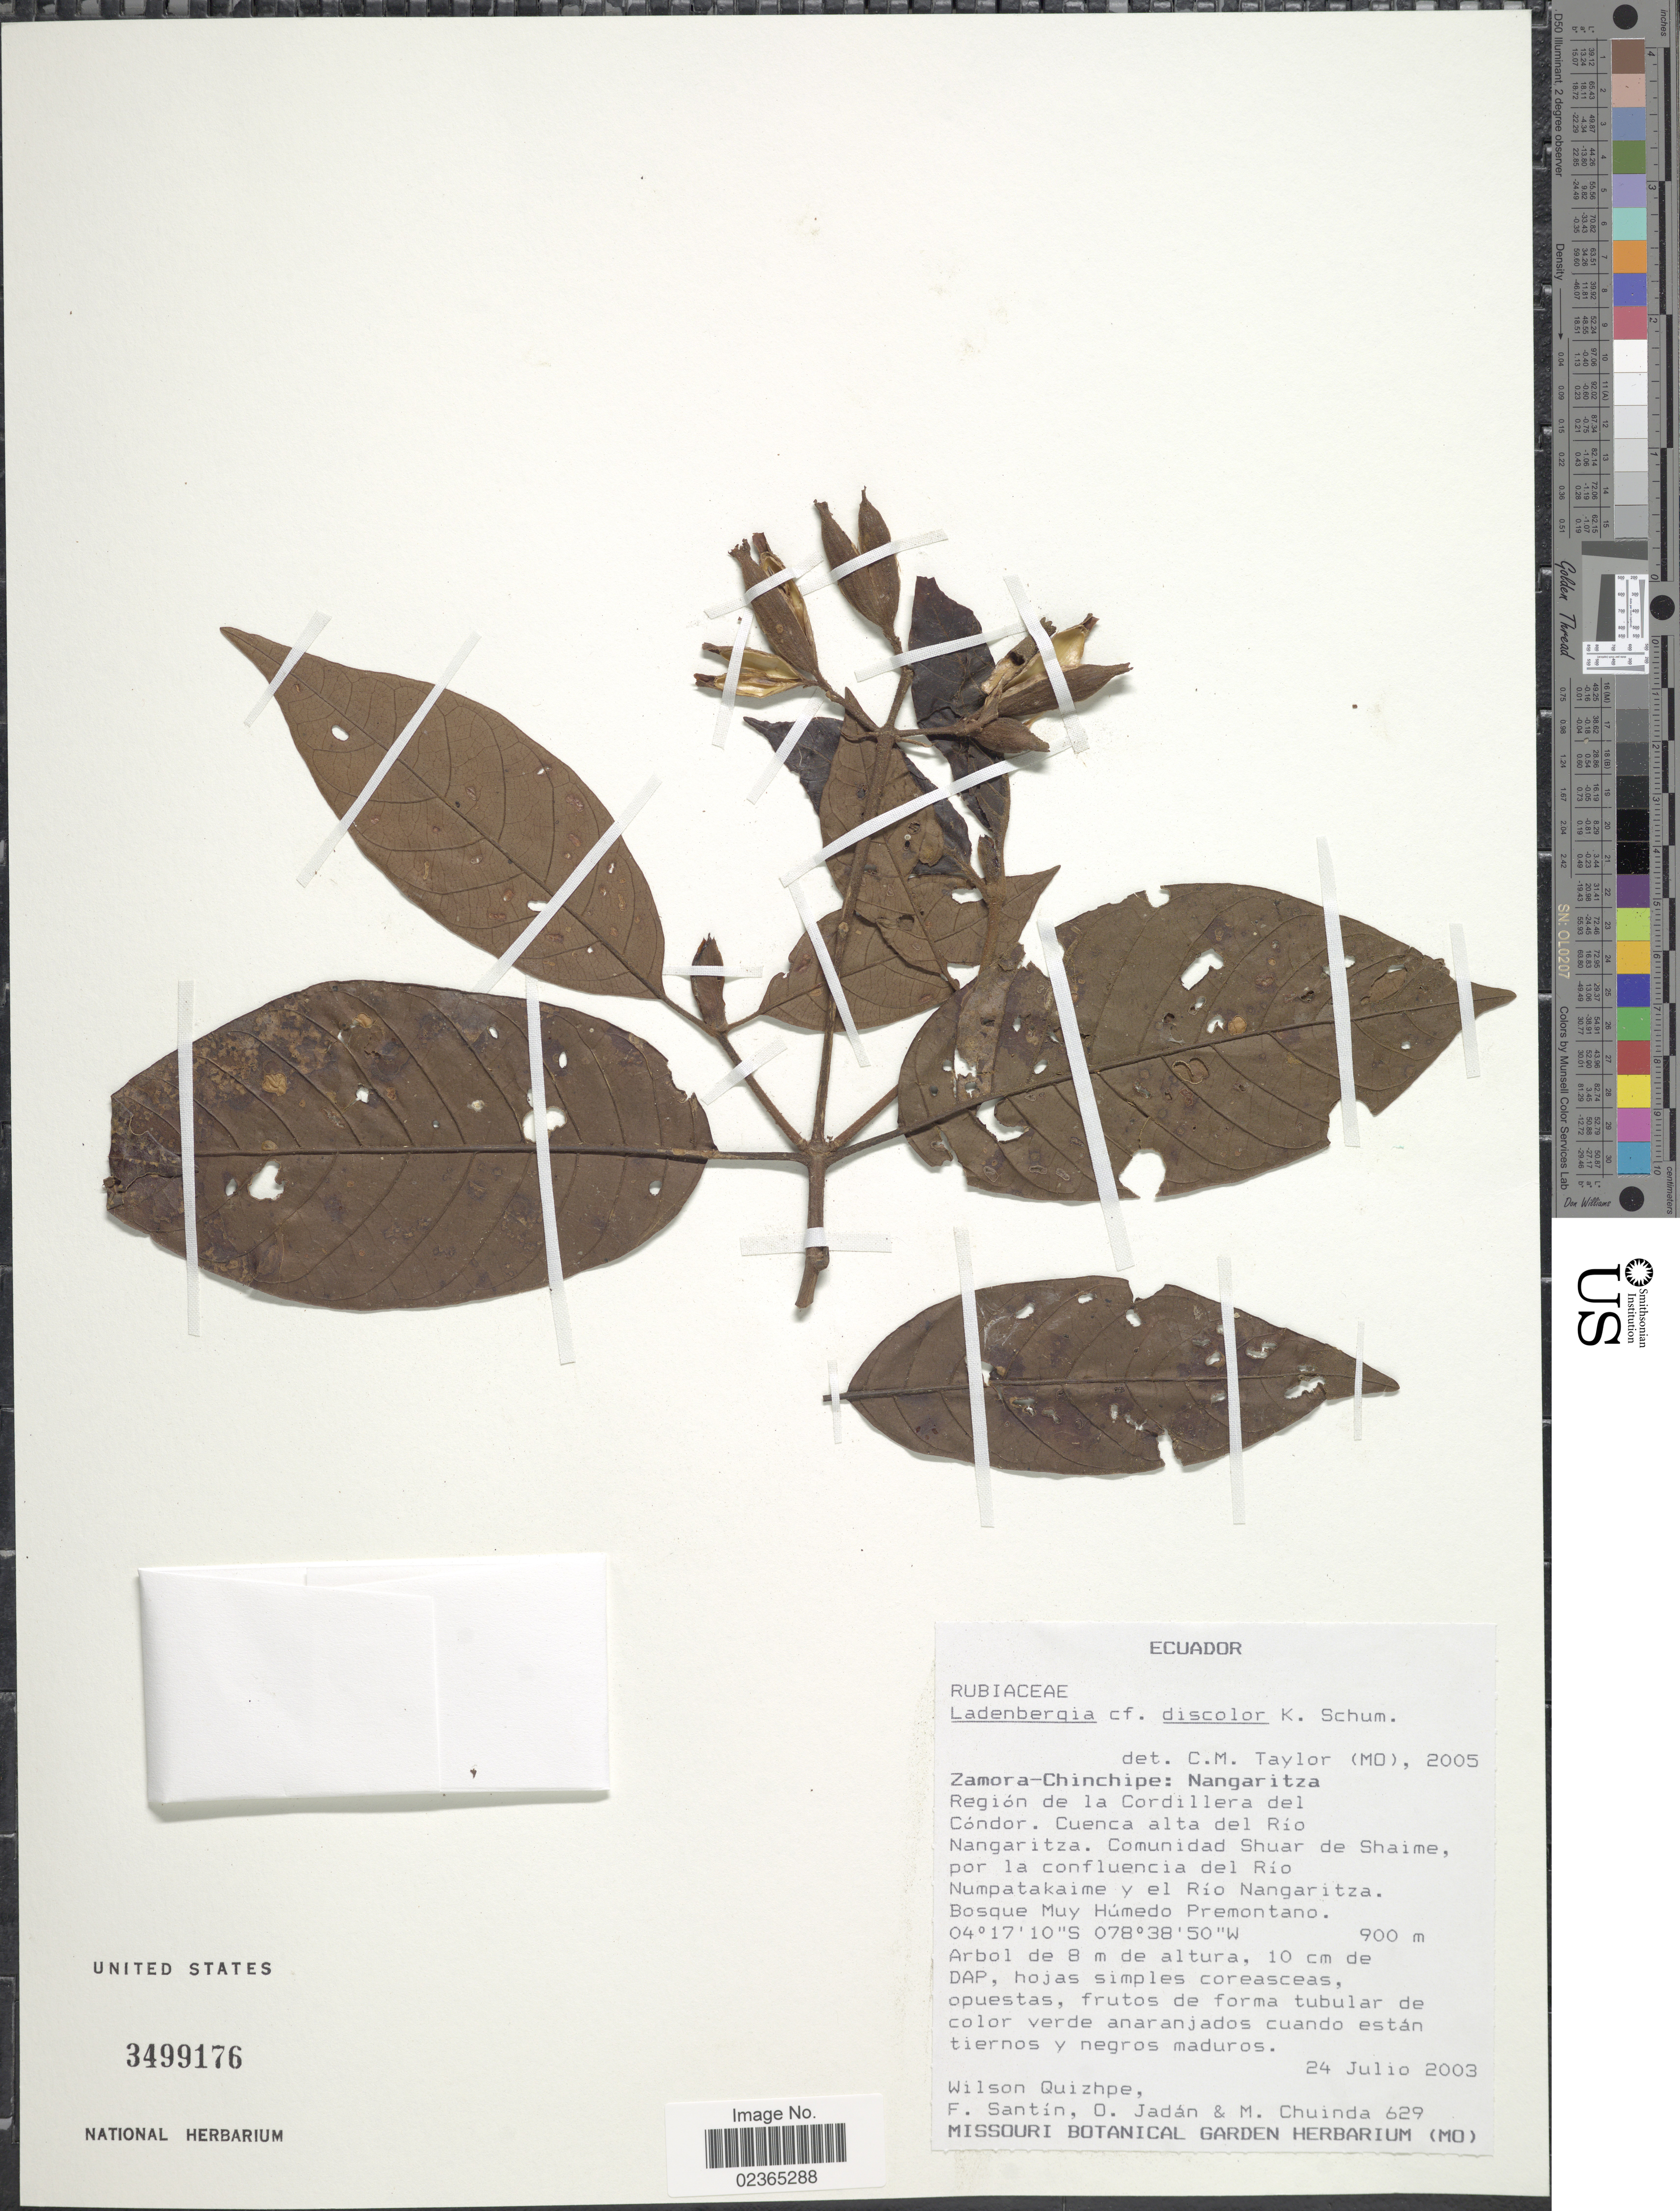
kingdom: Plantae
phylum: Tracheophyta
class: Magnoliopsida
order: Gentianales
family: Rubiaceae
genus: Ladenbergia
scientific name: Ladenbergia discolor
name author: K. Schum.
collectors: W. Quizhpe, F. Santín, O. Jadan & M. Chuinda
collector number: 629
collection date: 2003-07-24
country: Ecuador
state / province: Zamora-Chinchipe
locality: Nangaritza, Region de la Cordillera del Condor. Cuenca alta del Rio Nangaritza. Comunidad Shuar de Shaime, por la confluencia del Rio Numpatakaime y el Rio Nangaritza. Bosque Muy Humedo Premontano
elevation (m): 900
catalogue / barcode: US 3499176